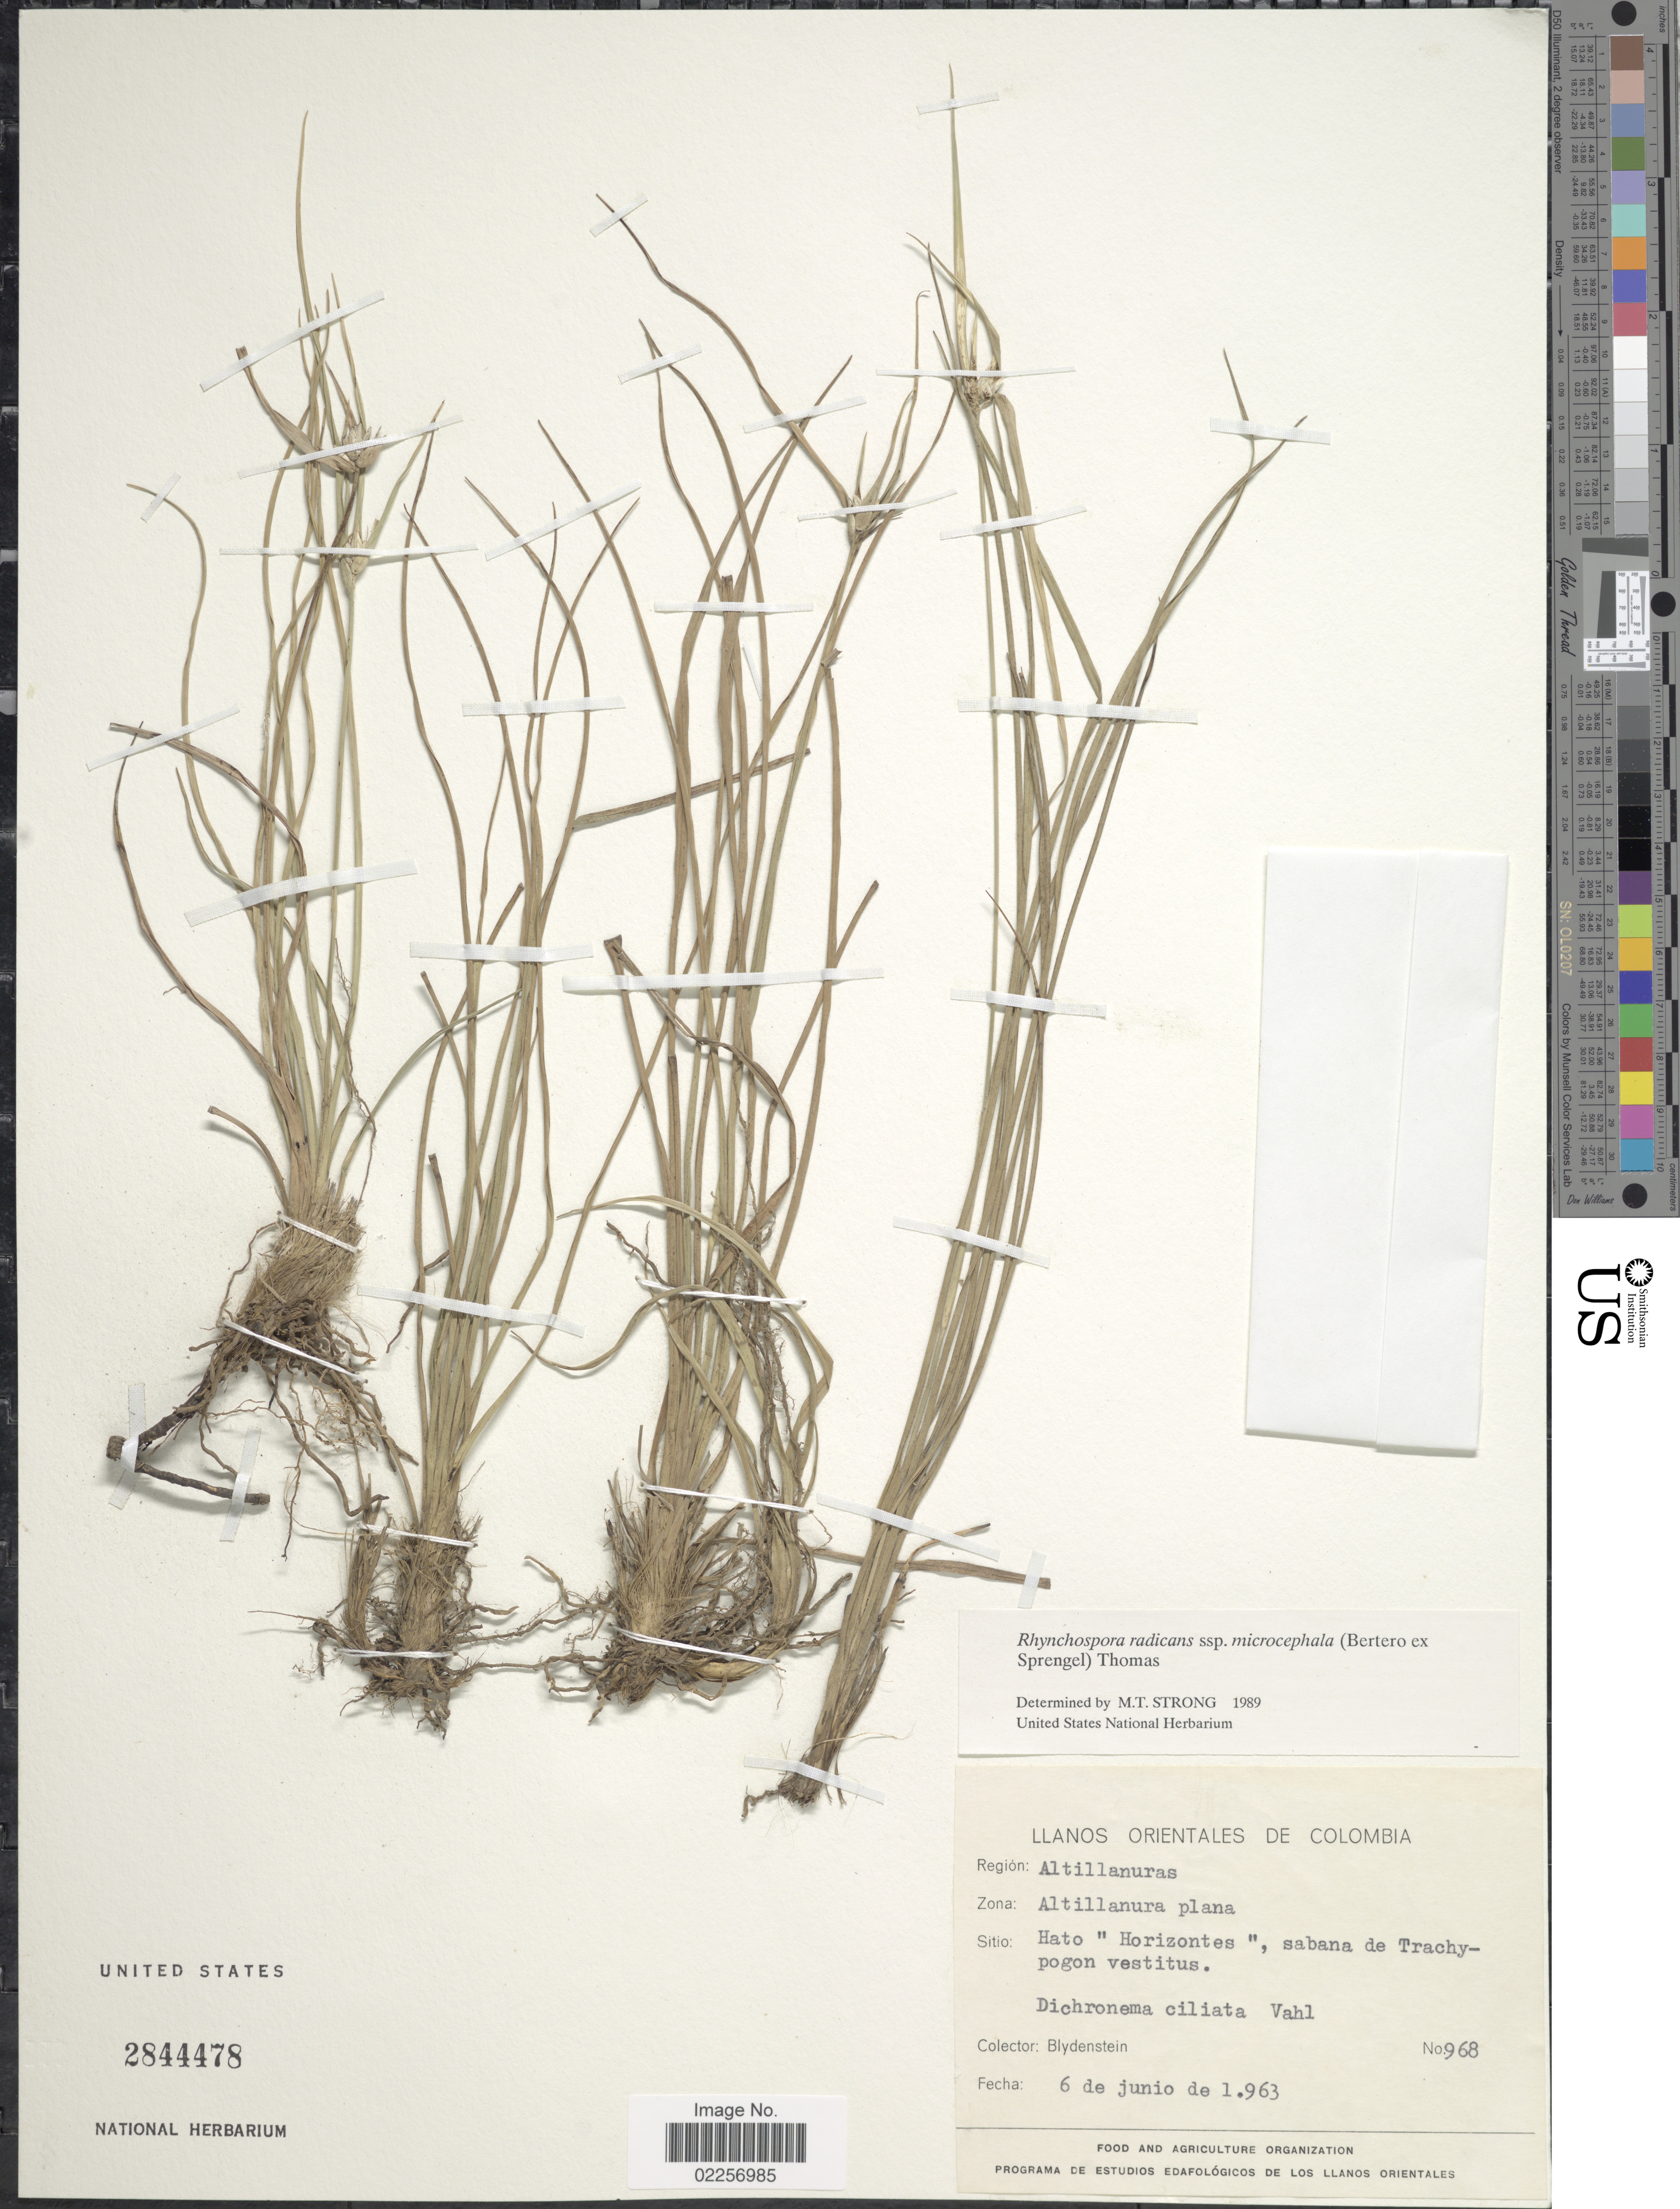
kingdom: Plantae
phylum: Tracheophyta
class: Liliopsida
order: Poales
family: Cyperaceae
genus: Rhynchospora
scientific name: Rhynchospora radicans subsp. microcephala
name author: (Bertero ex Spreng.) W.W. Thomas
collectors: Blydenstein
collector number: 968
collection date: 1963-06-06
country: Colombia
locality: Llanos Orientales de Colombia. Hato "Horizontes", sabana de Trachypogon vestitus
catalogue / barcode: US 2844478